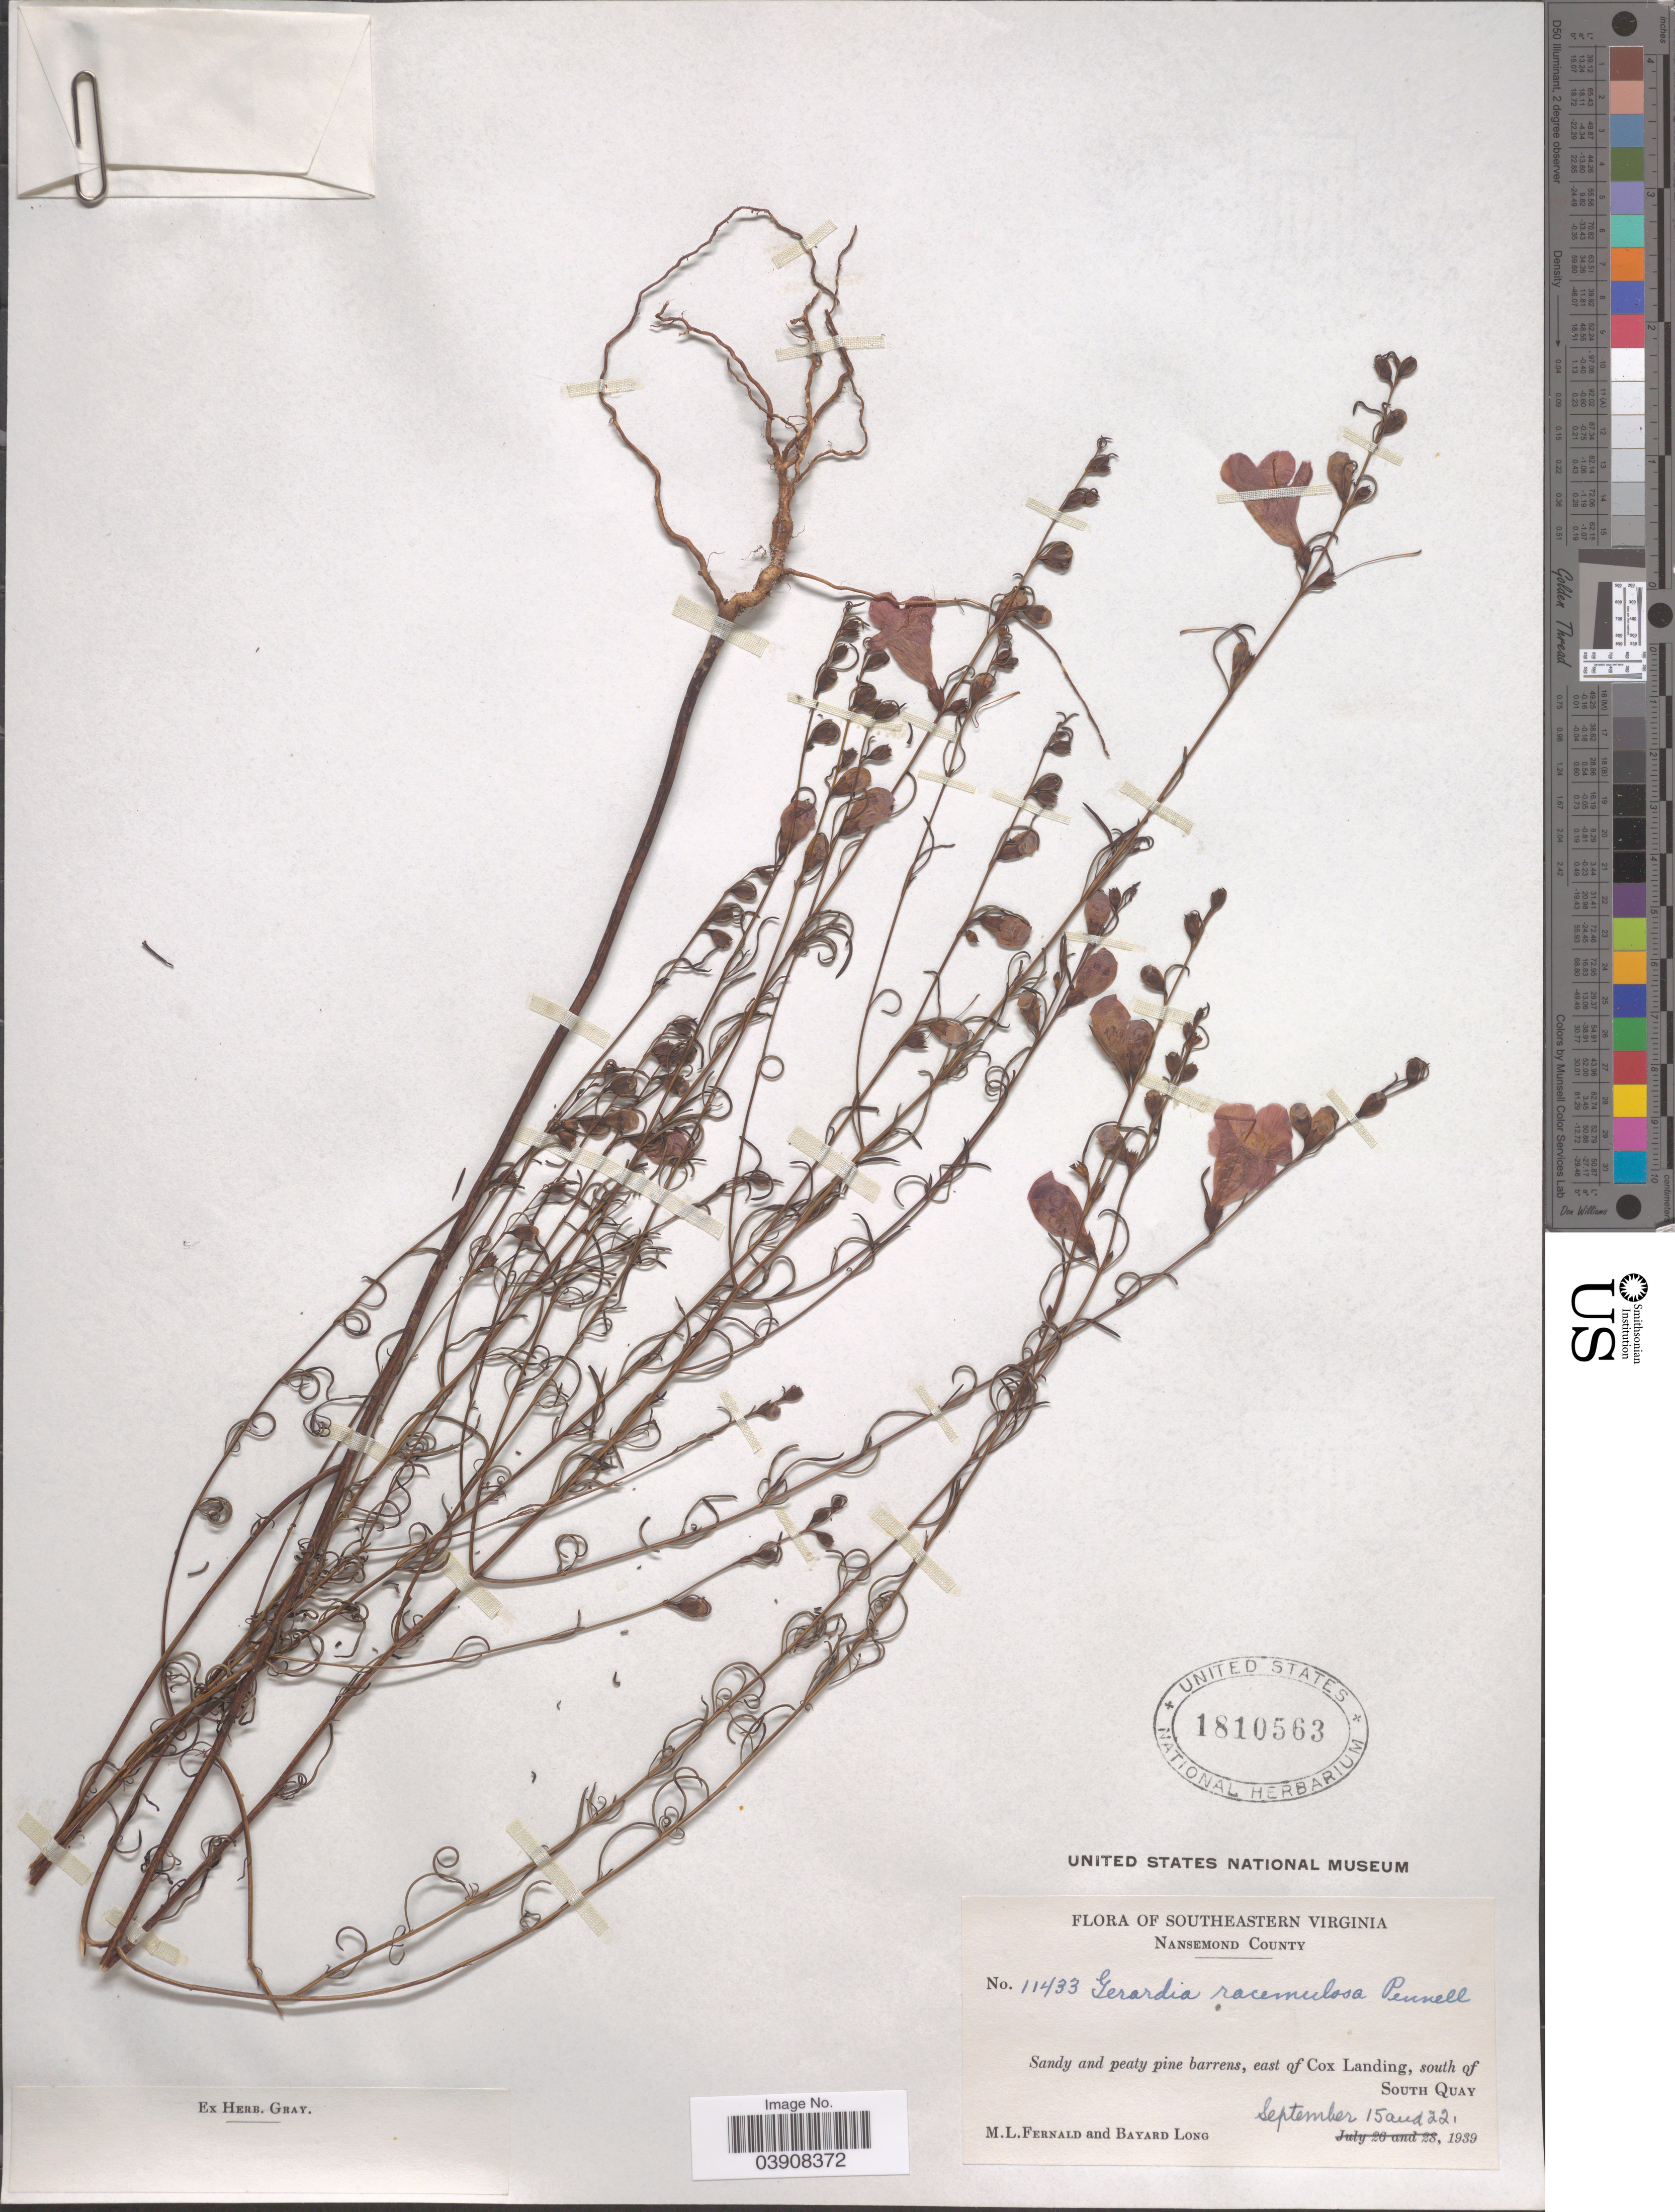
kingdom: Plantae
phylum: Tracheophyta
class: Magnoliopsida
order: Lamiales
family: Orobanchaceae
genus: Agalinis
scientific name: Agalinis purpurea var. purpurea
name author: (L.) Pennell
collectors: M. L. Fernald & B. Long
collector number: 11433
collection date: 1939-09-15/1939-09-22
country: United States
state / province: Virginia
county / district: City of Suffolk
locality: Southeastern Virginia. Nansemond County. East of Cox Landing, south of South Quay.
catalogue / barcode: US 1810563